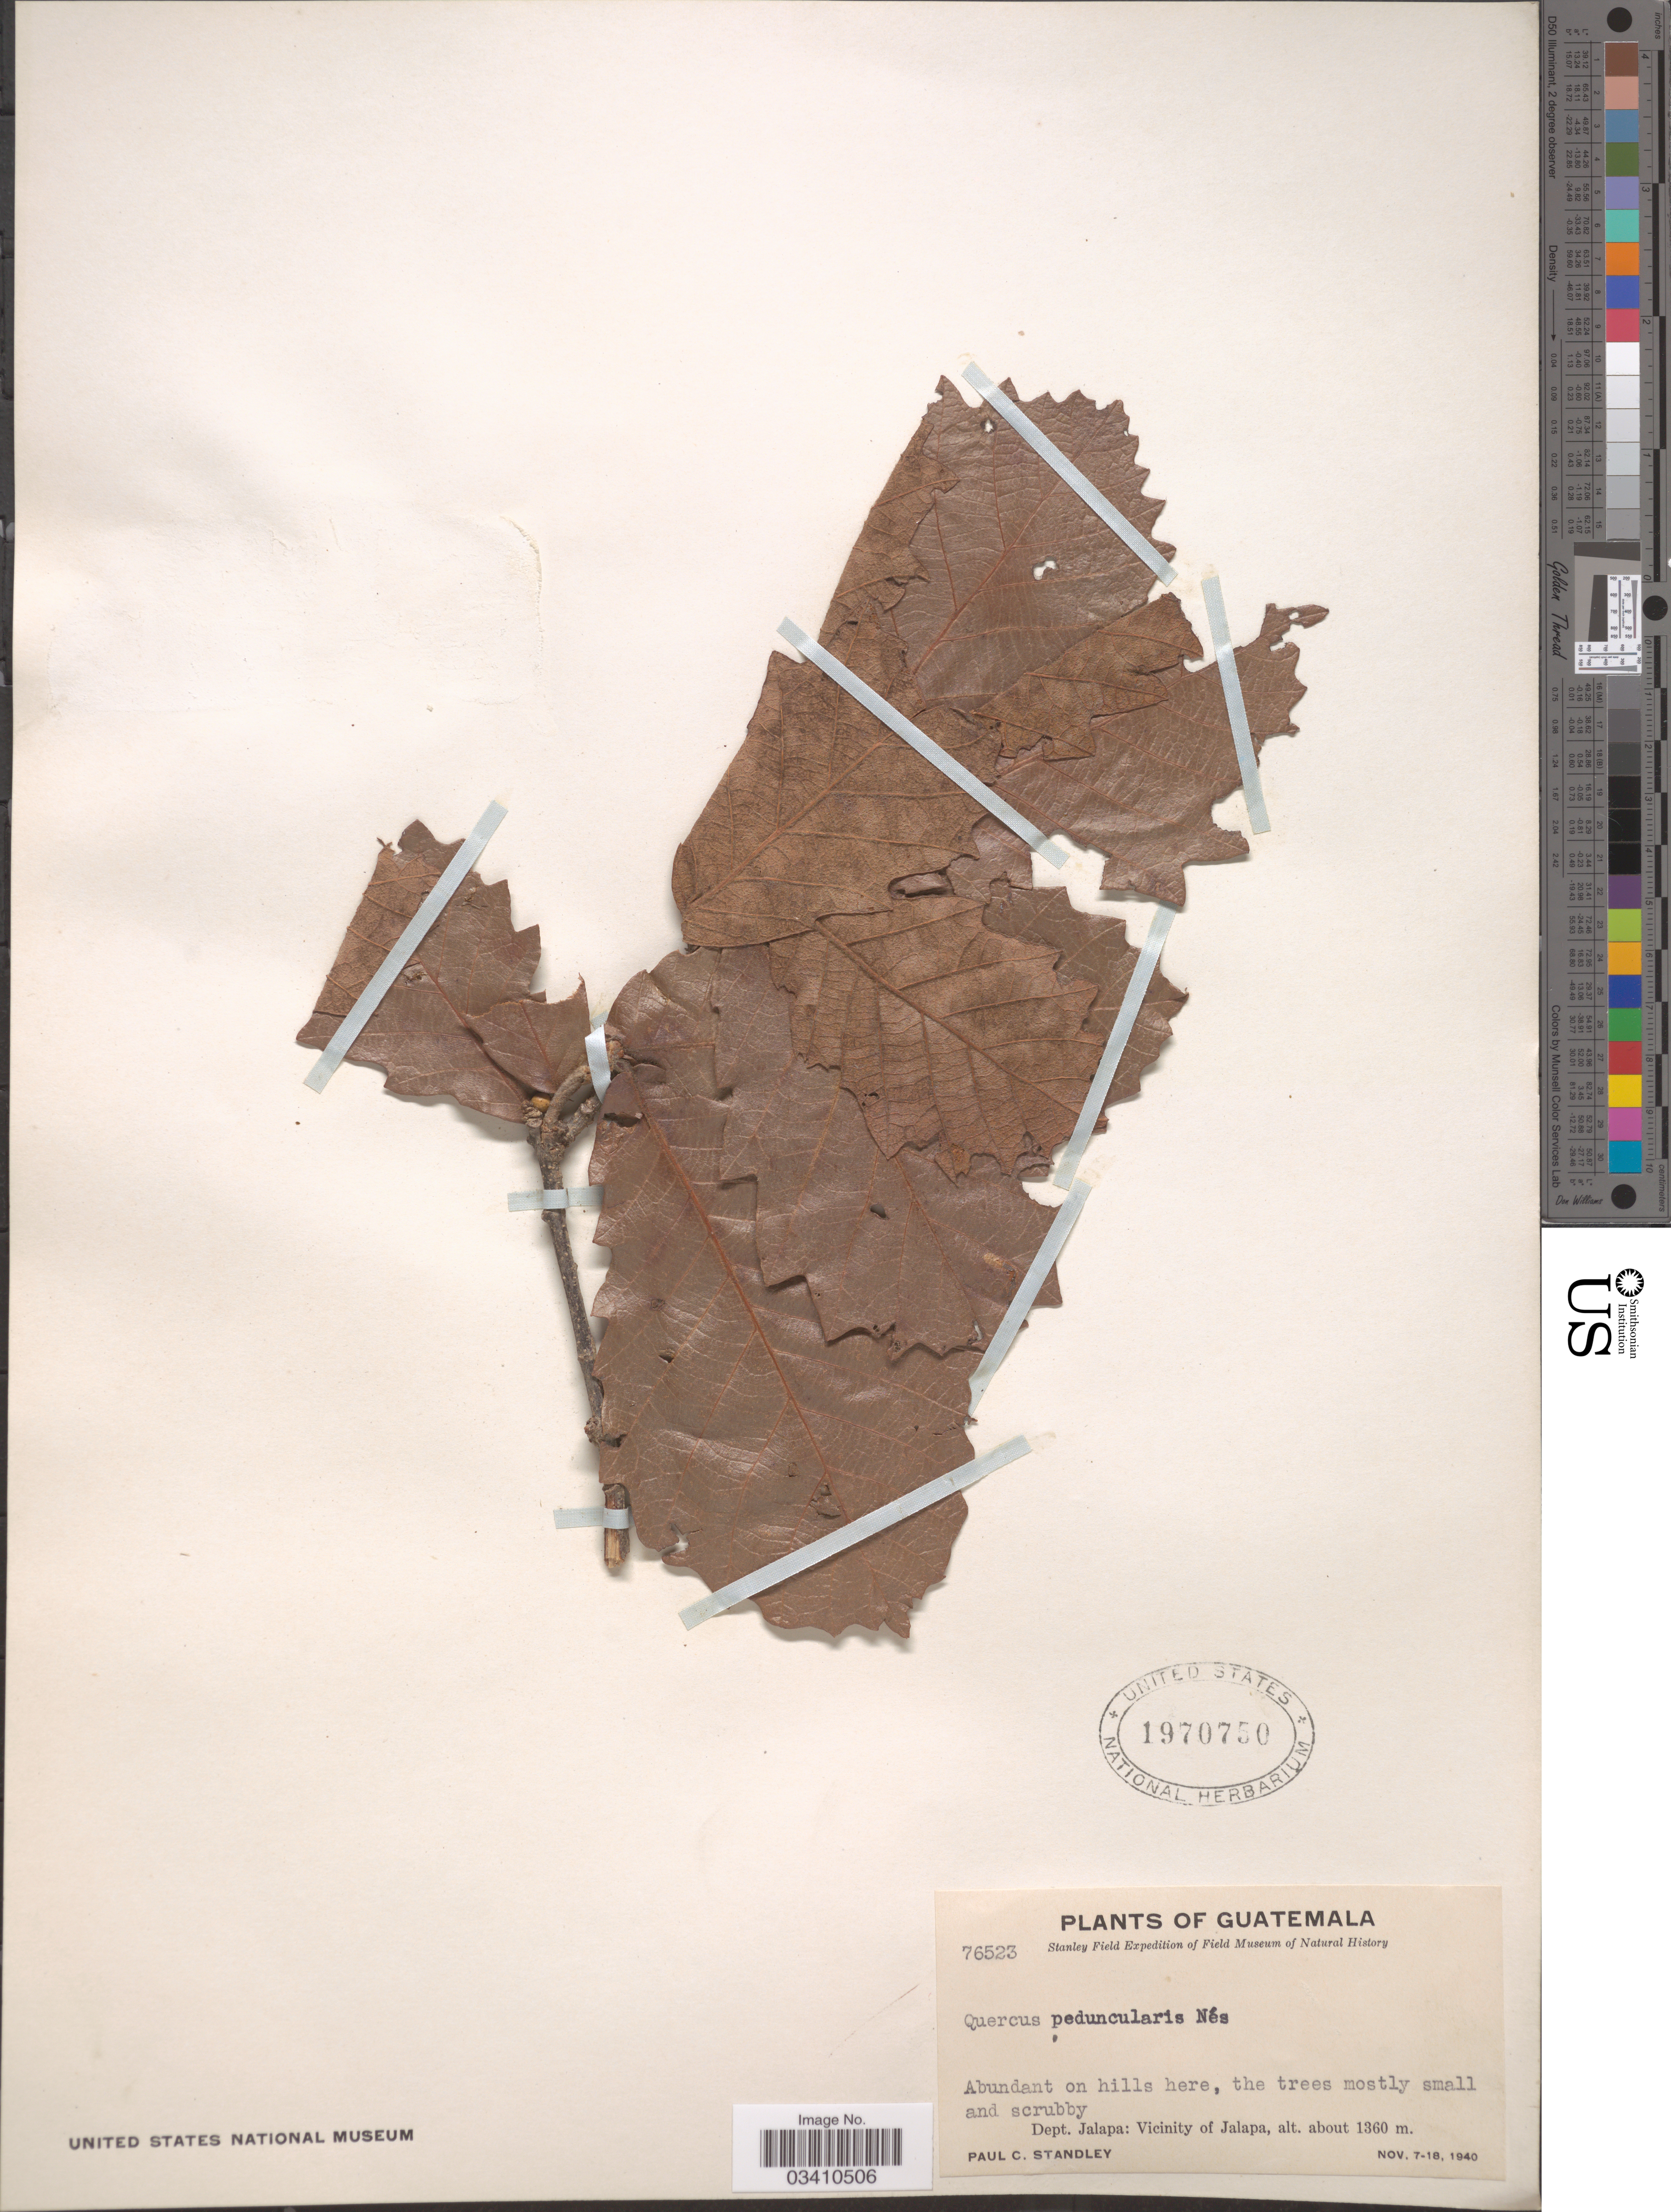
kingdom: Plantae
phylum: Tracheophyta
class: Magnoliopsida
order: Fagales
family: Fagaceae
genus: Quercus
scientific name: Quercus peduncularis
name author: Née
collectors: P. C. Standley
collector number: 76523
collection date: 1940-11-07/1940-11-18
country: Guatemala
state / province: Jalapa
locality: Dept. Jalapa: Vicinity of Jalapa.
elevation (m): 1360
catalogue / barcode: US 1970750